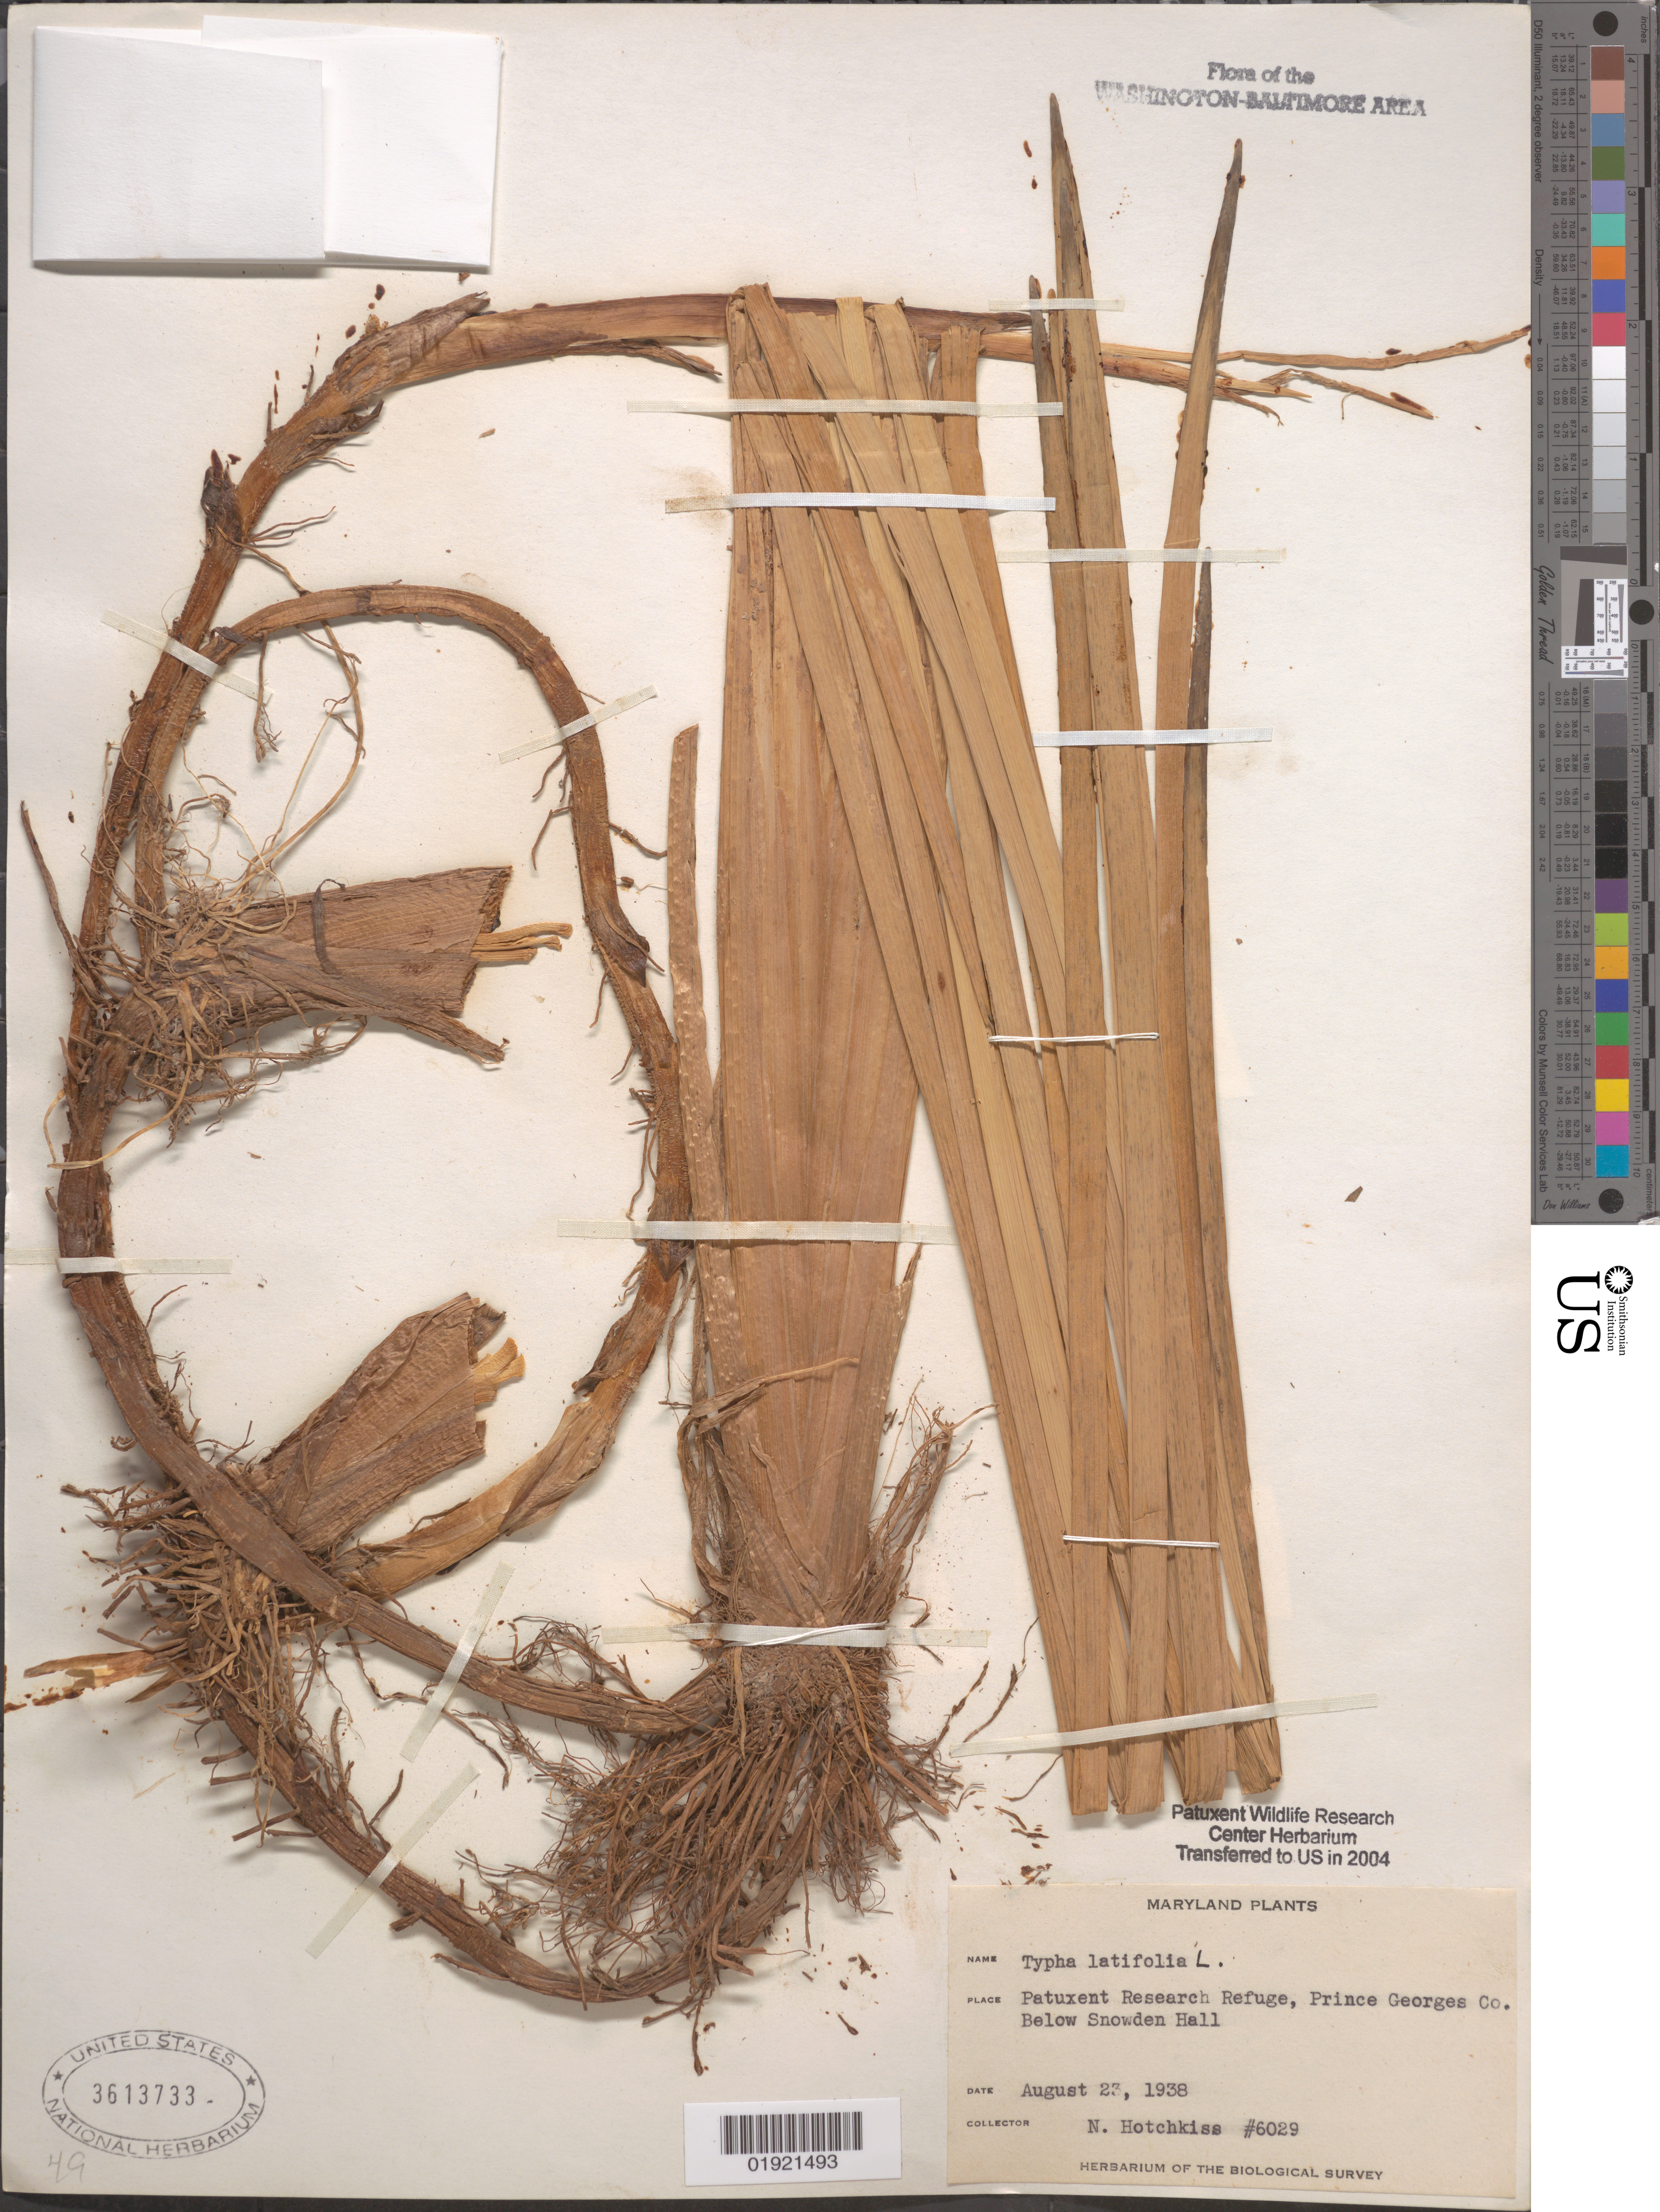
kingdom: Plantae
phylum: Tracheophyta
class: Liliopsida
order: Poales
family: Typhaceae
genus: Typha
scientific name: Typha latifolia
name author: L.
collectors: N. Hotchkiss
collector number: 6029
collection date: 1938-08-23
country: United States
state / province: Maryland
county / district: Prince George's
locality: Patuxent Research Refuge. Below Snowden Hall.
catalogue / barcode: US 3613733